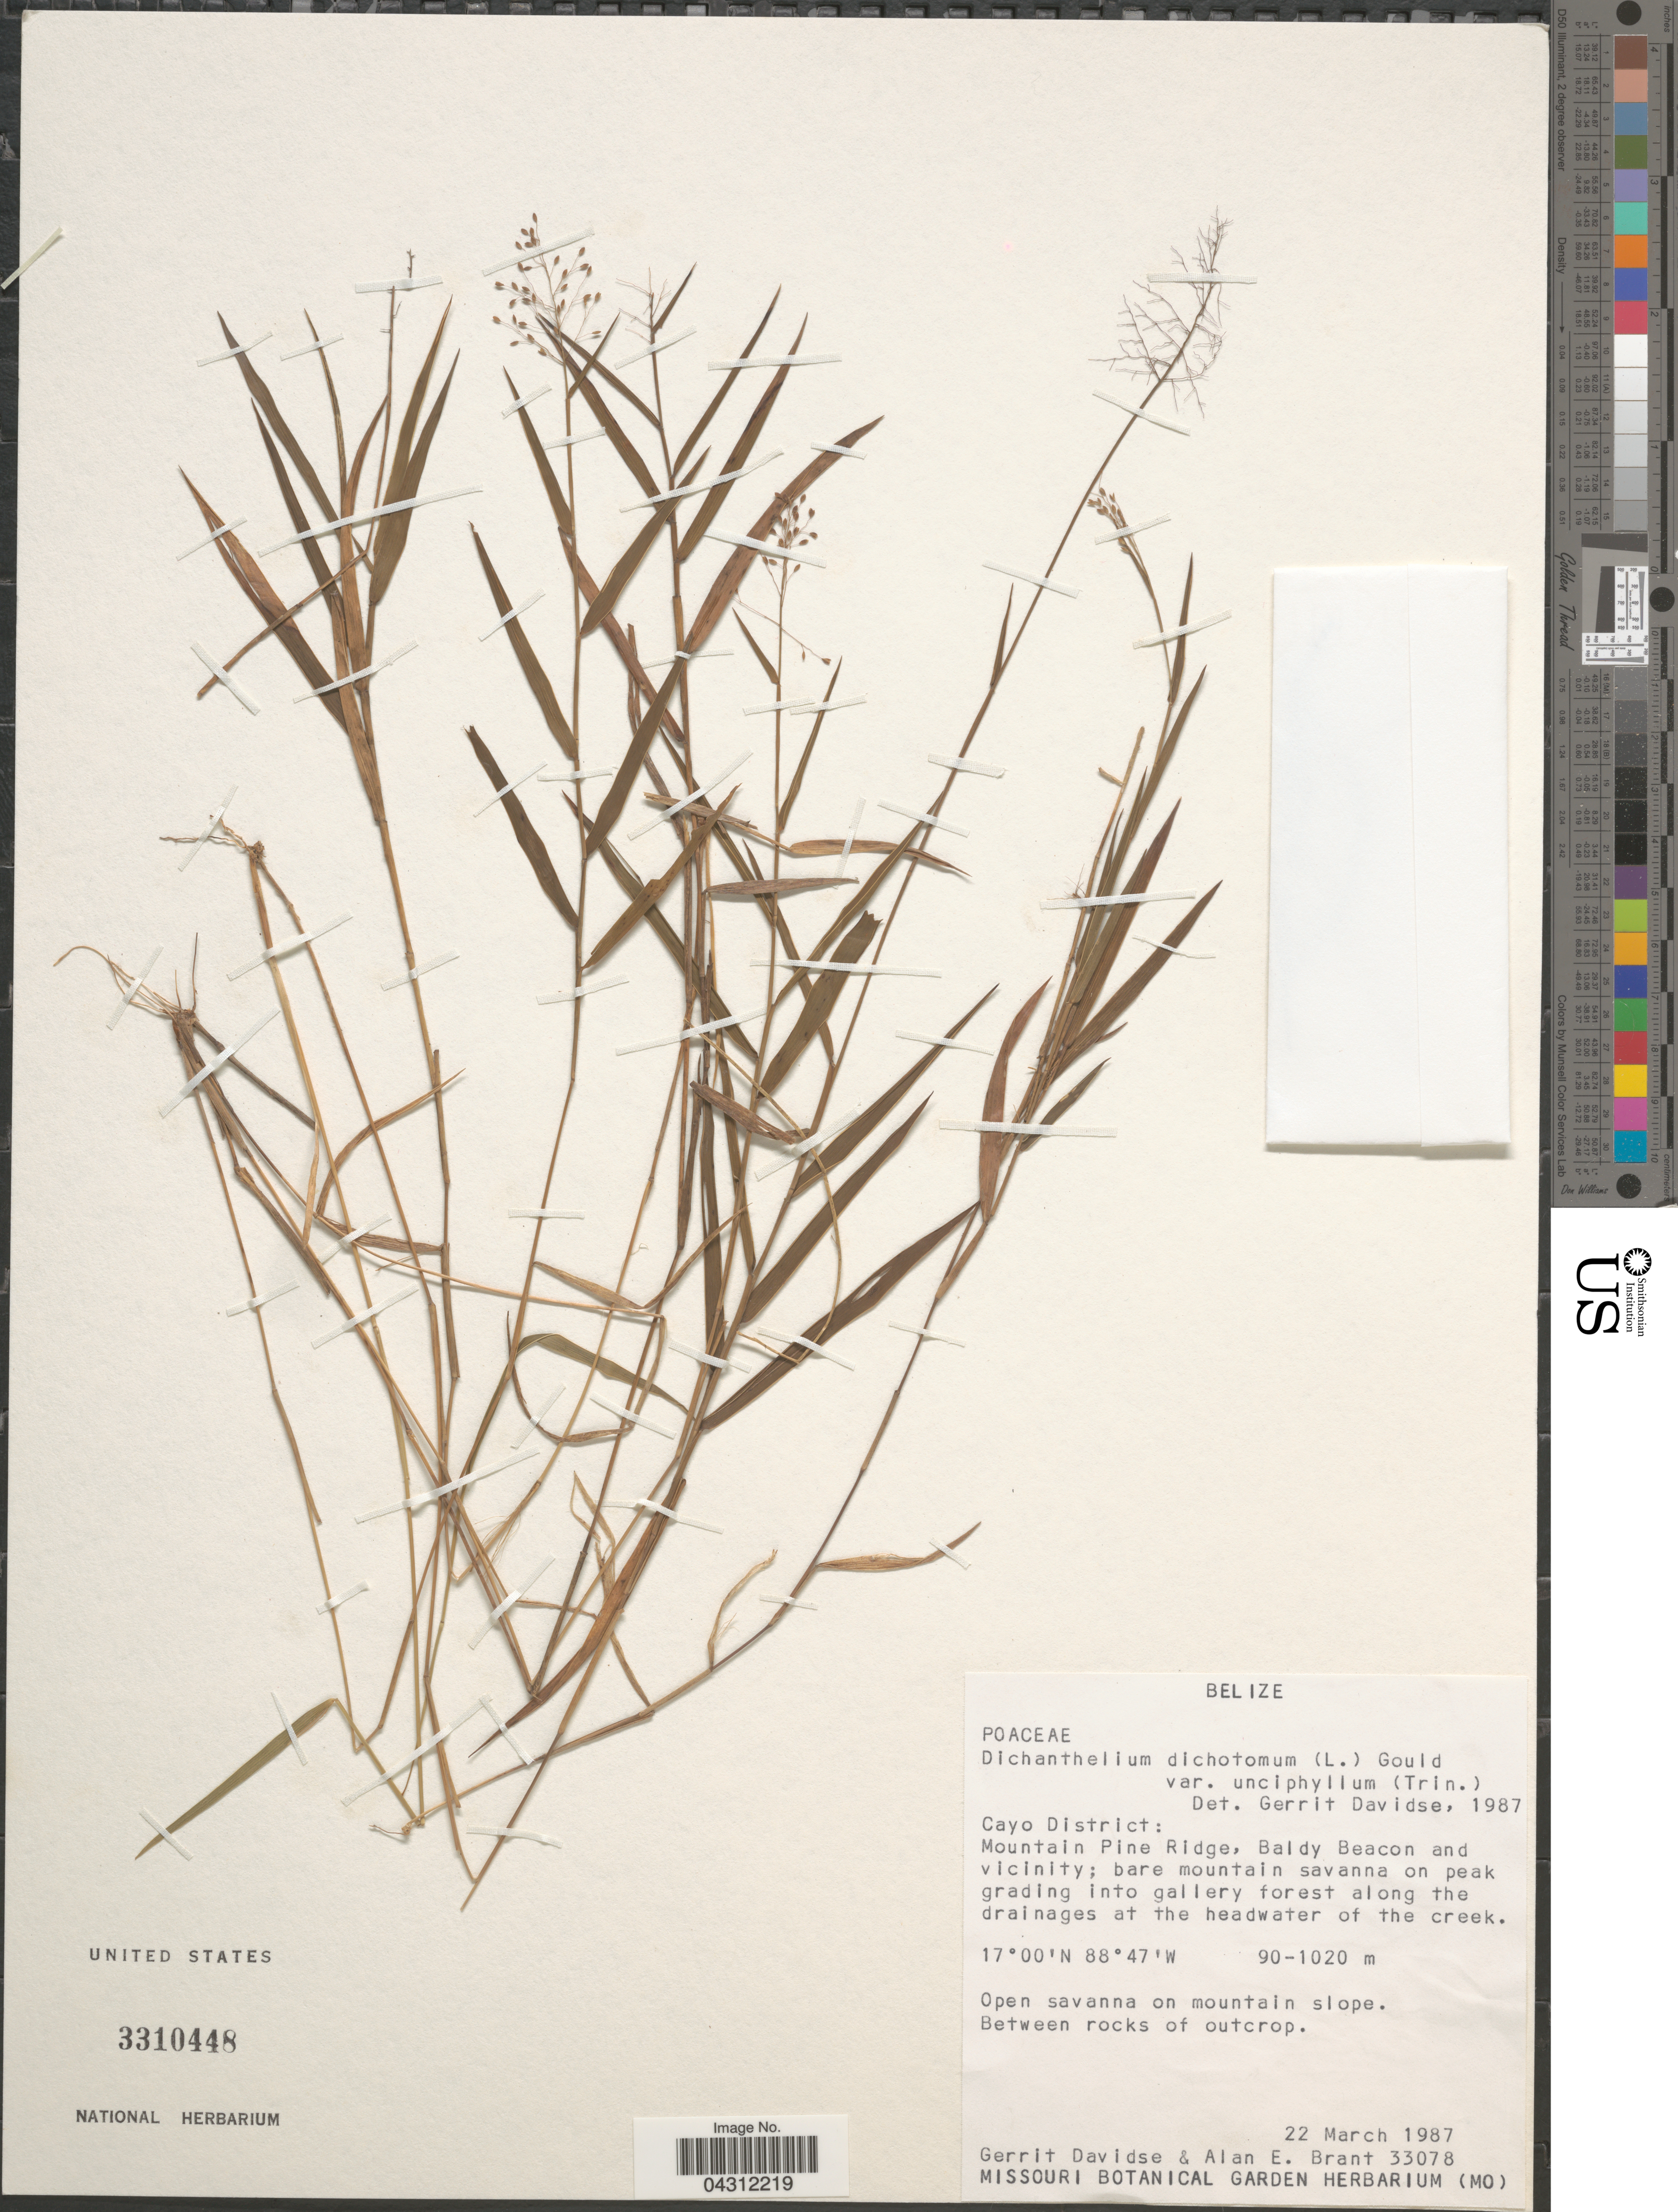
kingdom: Plantae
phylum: Tracheophyta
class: Liliopsida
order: Poales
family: Poaceae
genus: Dichanthelium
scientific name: Dichanthelium dichotomum var. dichotomum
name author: (L.) Gould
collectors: G. Davidse & A. Brant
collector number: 33078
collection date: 1987-03-22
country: Belize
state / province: Cayo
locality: Cayo District: Mountain Pine Ridge, Baldy Beacon and vicinity; bare mountain savanna on peak grading into gallery forest along the drainages at the headwater of the creek.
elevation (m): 90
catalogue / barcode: US 3310448